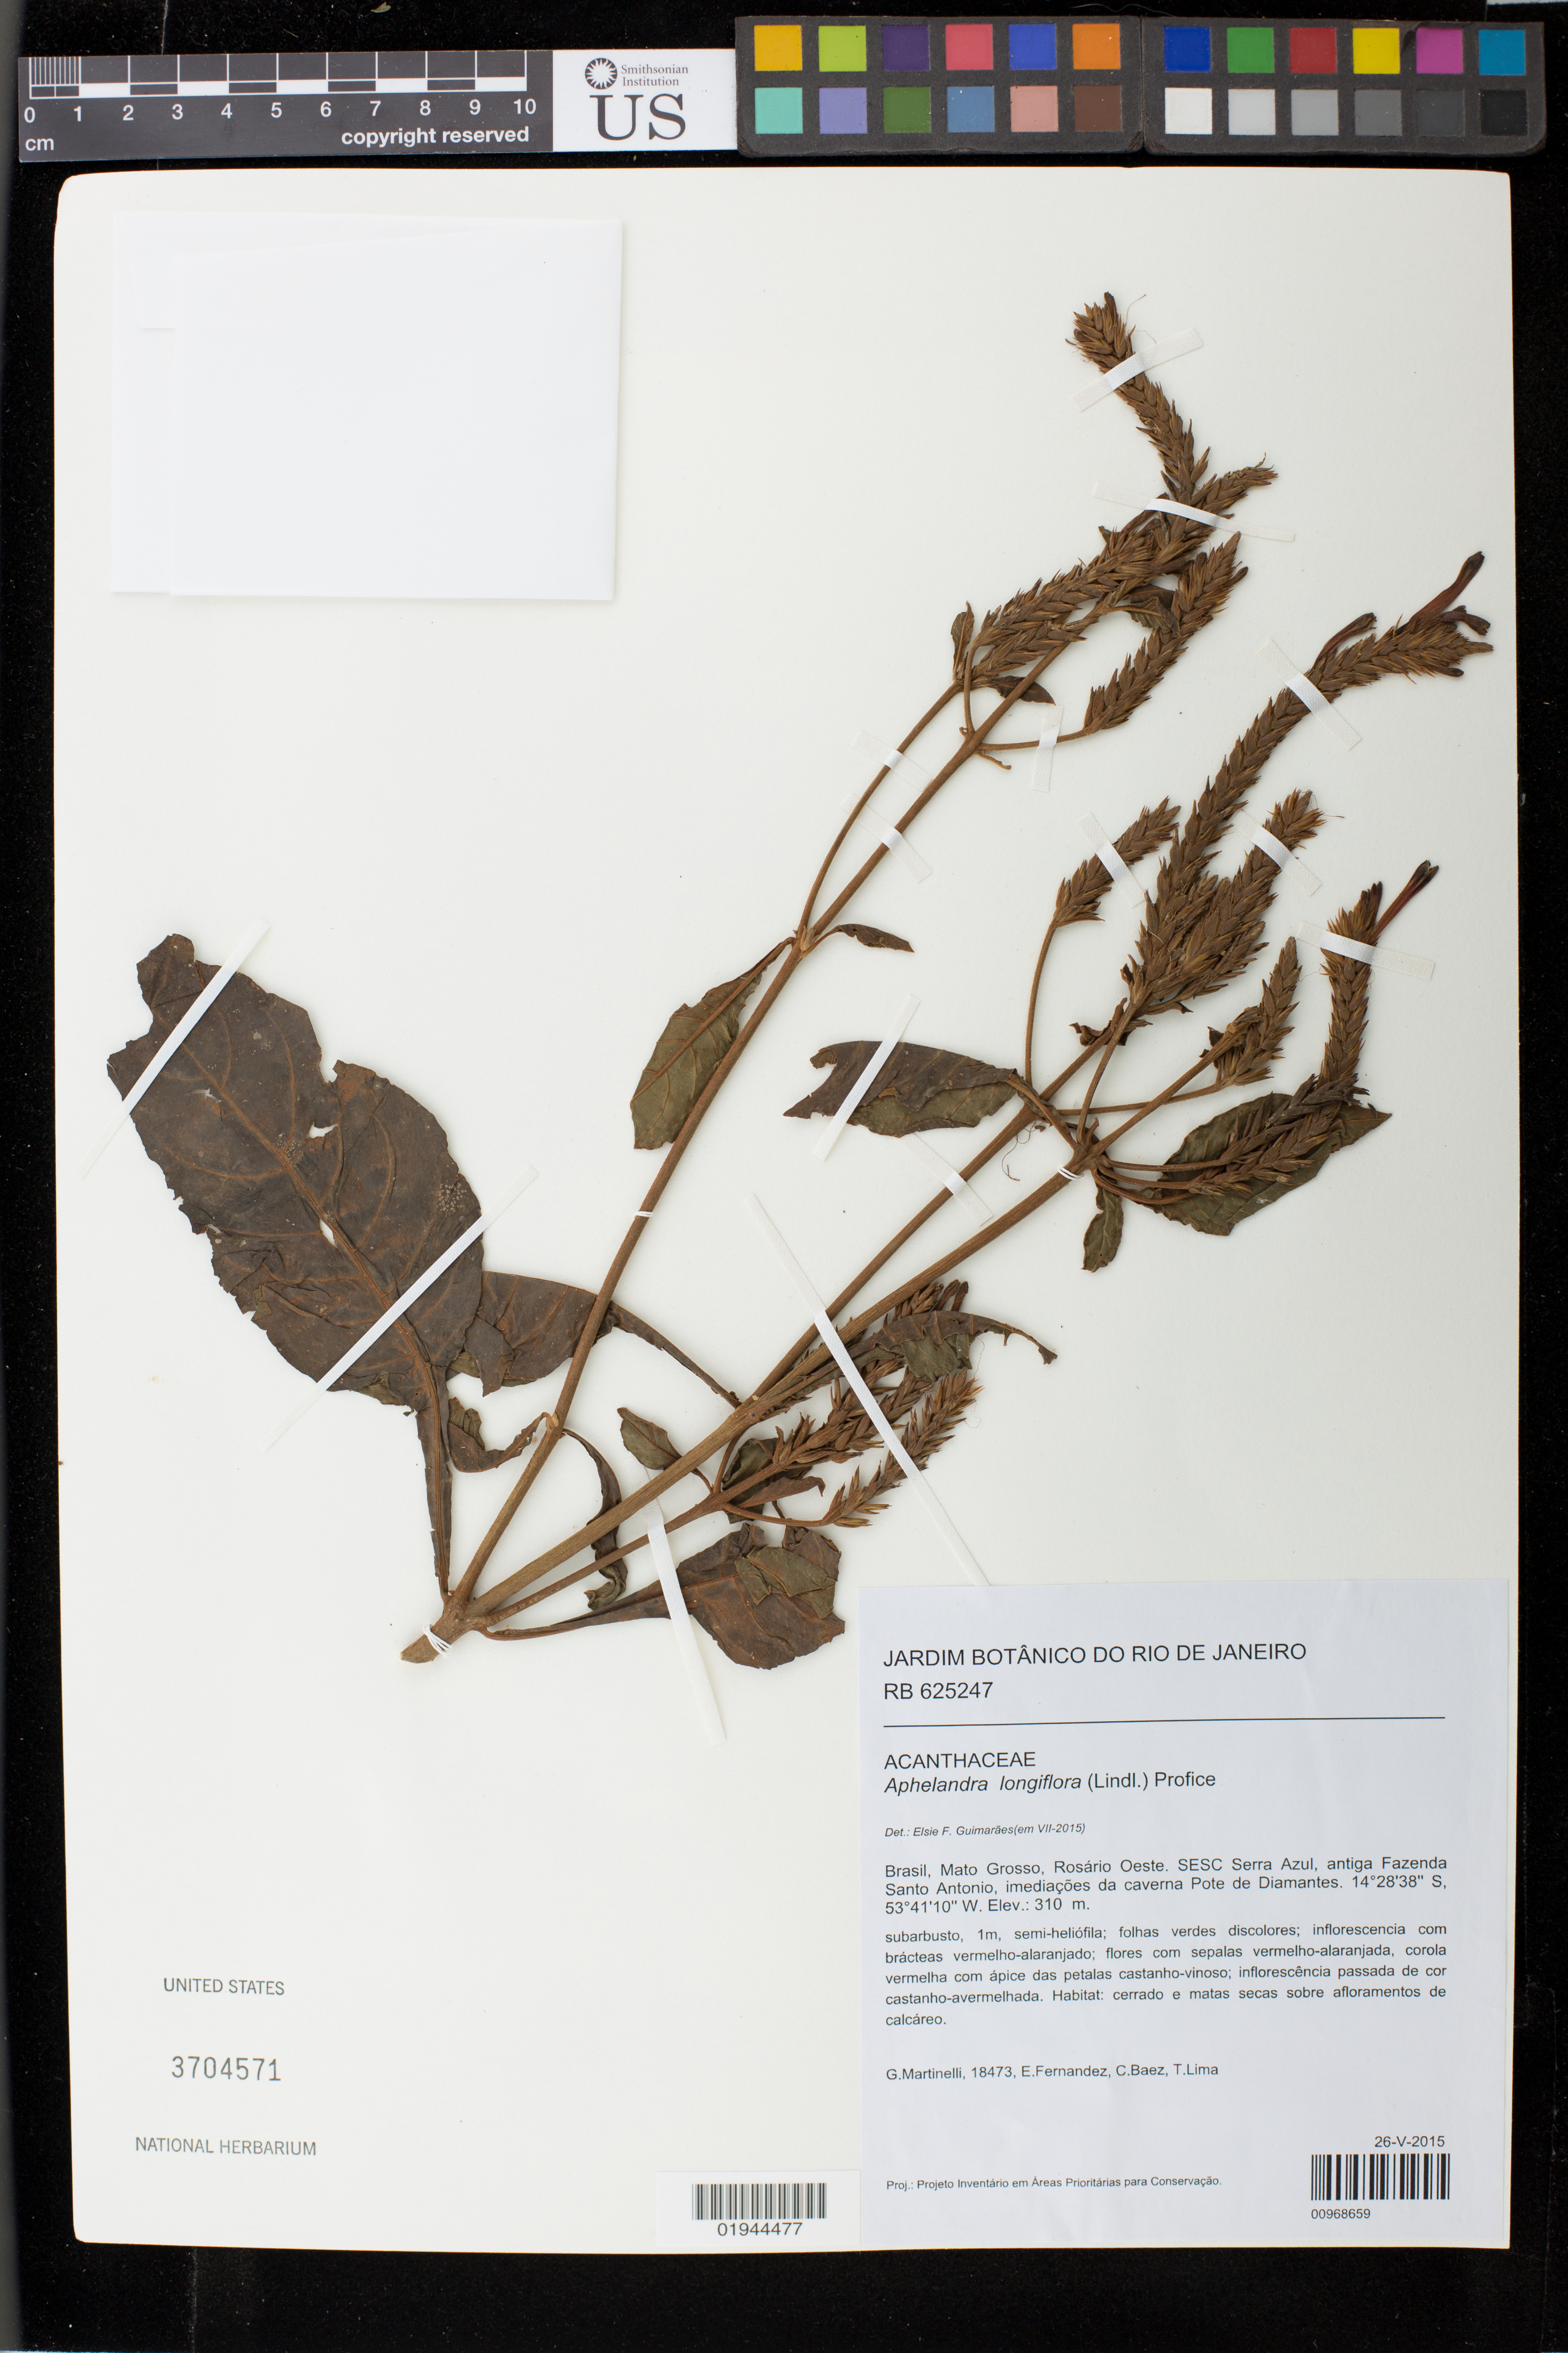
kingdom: Plantae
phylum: Tracheophyta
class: Magnoliopsida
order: Lamiales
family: Acanthaceae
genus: Aphelandra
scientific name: Aphelandra longiflora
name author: (Lindl.) Profice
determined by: Guimarães, E. F.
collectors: G. Martinelli, E. Fernandez, C. Baez & T. Lima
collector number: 18473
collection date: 2015-05-26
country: Brazil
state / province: Mato Grosso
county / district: Rosário Oeste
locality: SESC Serra Azul, antiga Fazenda Santo Antonio, imediacoes da caverna Pote de Diamantes.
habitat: Cerrado e matas secas sobre afloramentos de calcareo.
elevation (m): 310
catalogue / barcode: US 3704571